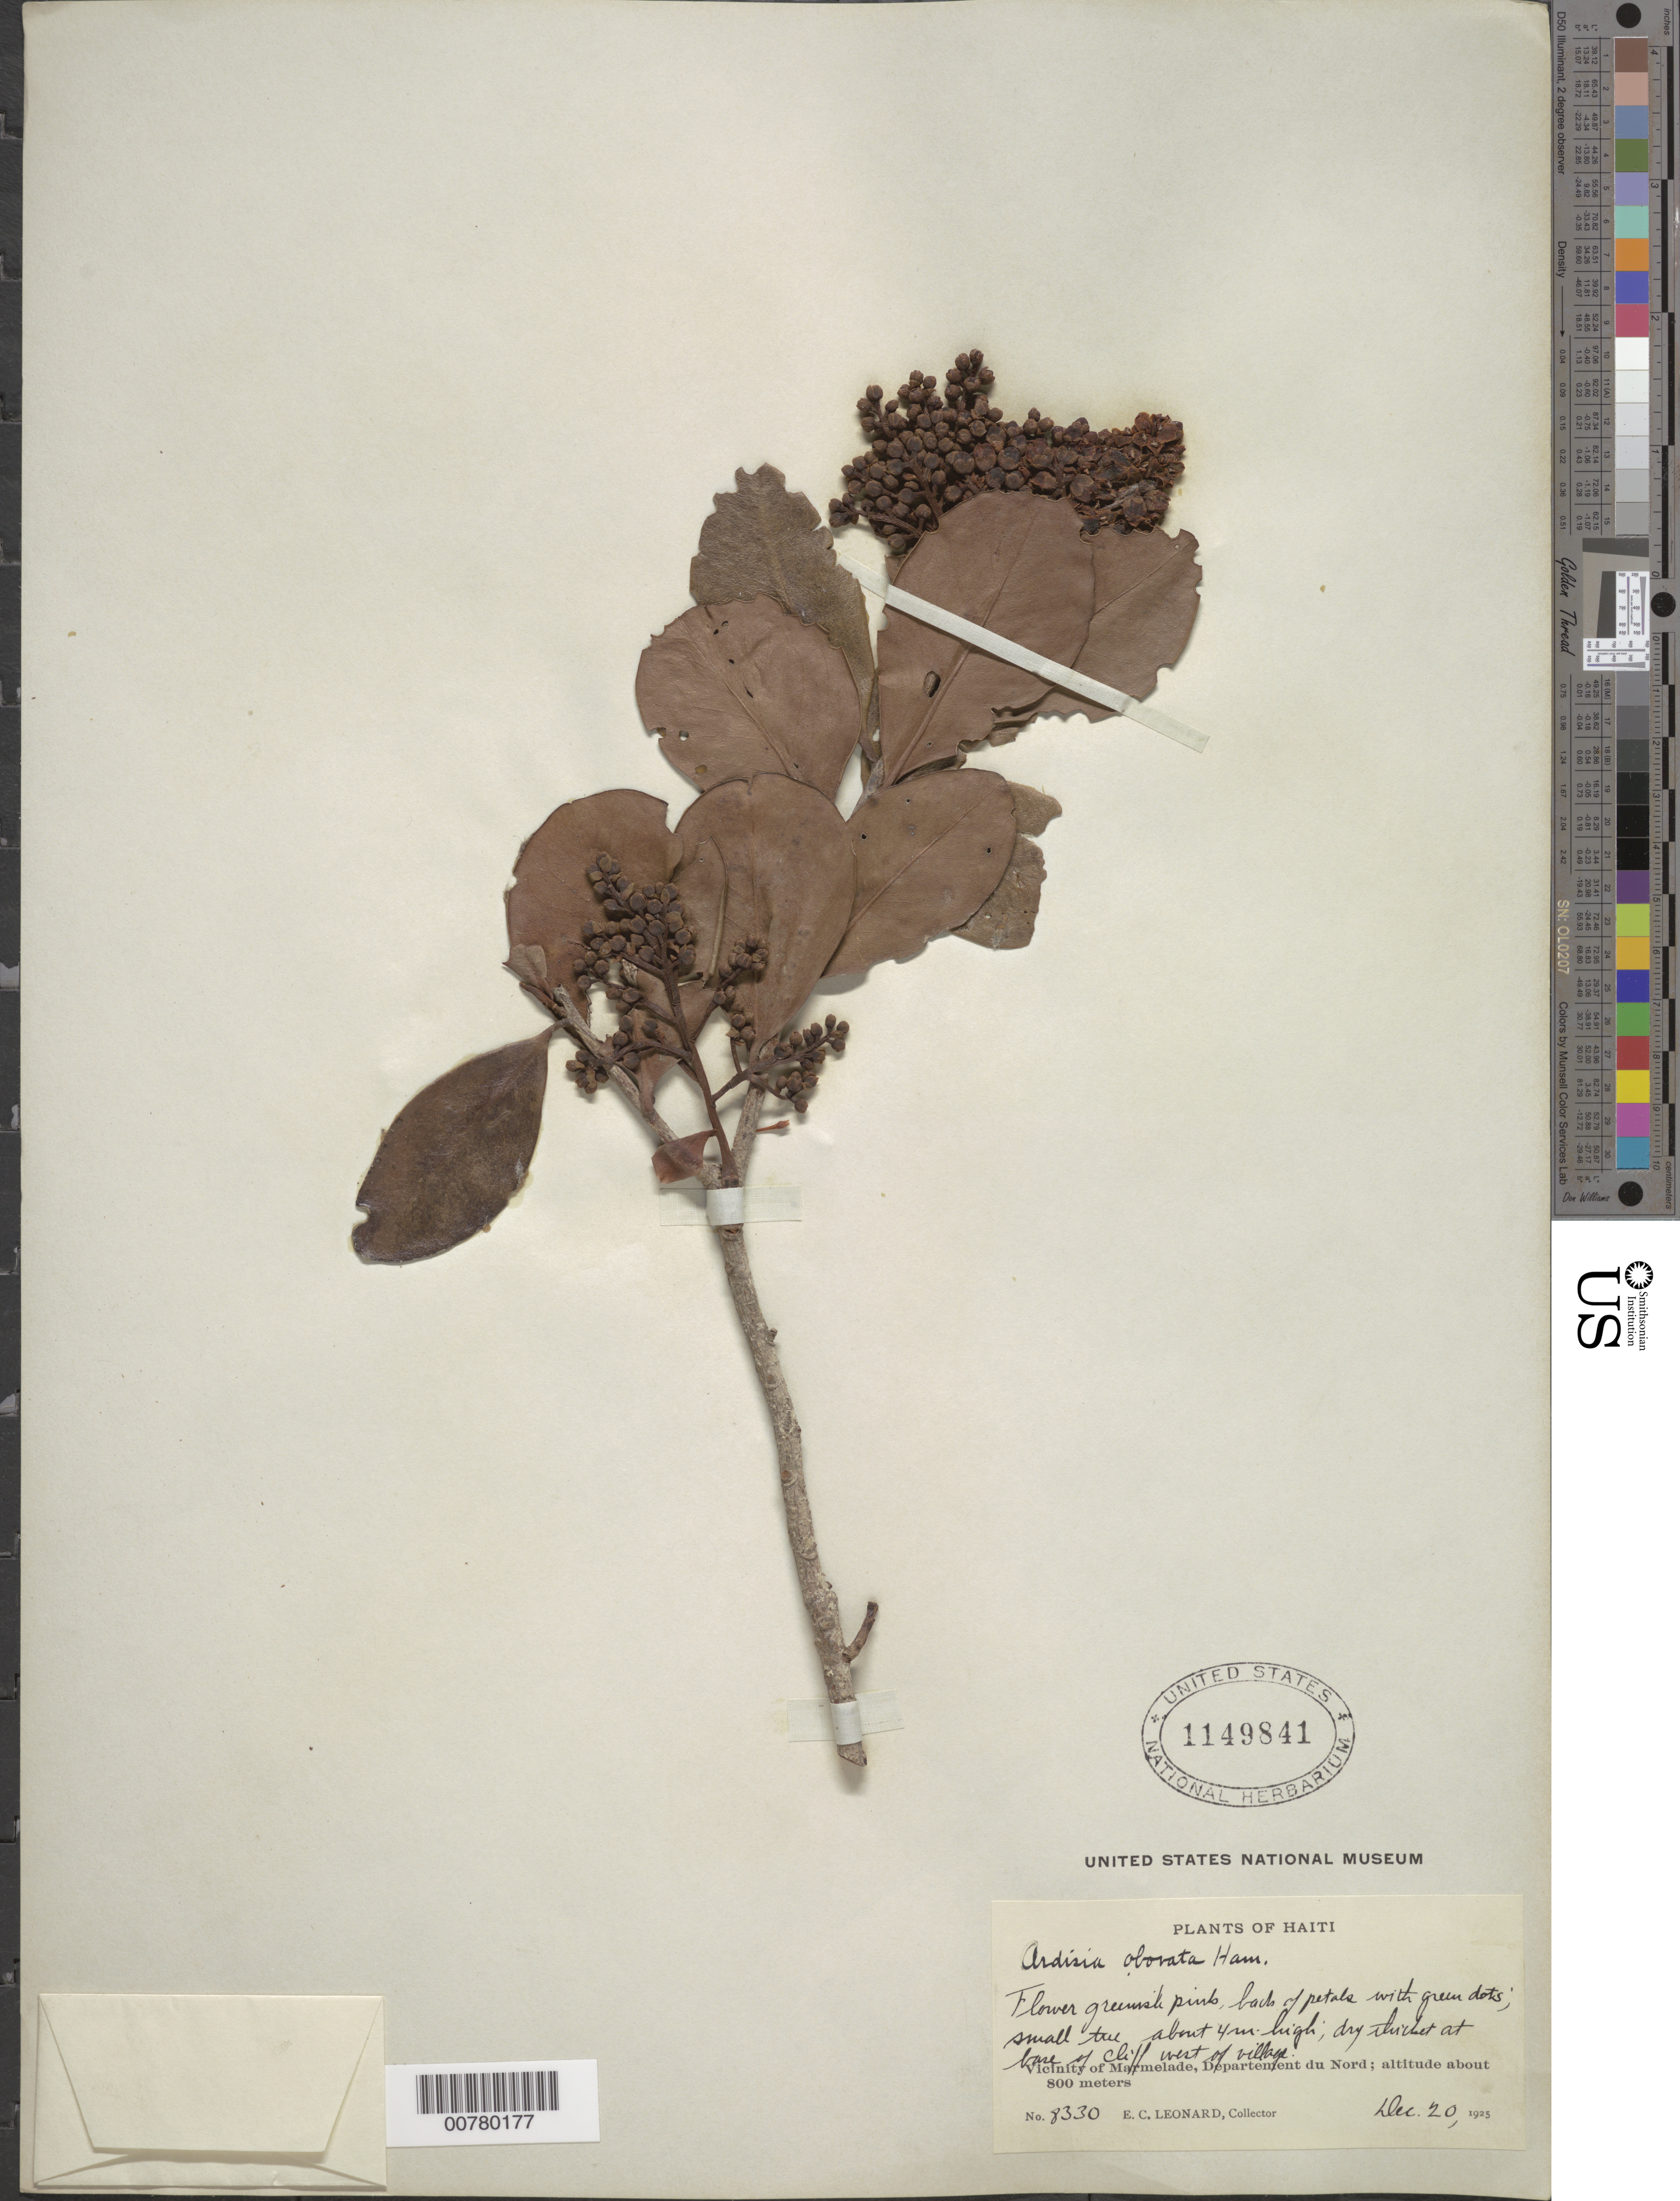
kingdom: Plantae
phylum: Tracheophyta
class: Magnoliopsida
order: Ericales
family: Primulaceae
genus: Ardisia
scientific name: Ardisia obovata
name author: Desv. ex Ham.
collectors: E. C. Leonard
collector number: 8330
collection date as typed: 20 Dec 1925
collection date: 1925-12-20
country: Haiti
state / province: Nord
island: Hispaniola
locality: Vicinity of Marmelade, at base of cliff west of village.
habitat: Dry thicket at base of cliff.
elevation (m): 800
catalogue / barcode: US 1148841